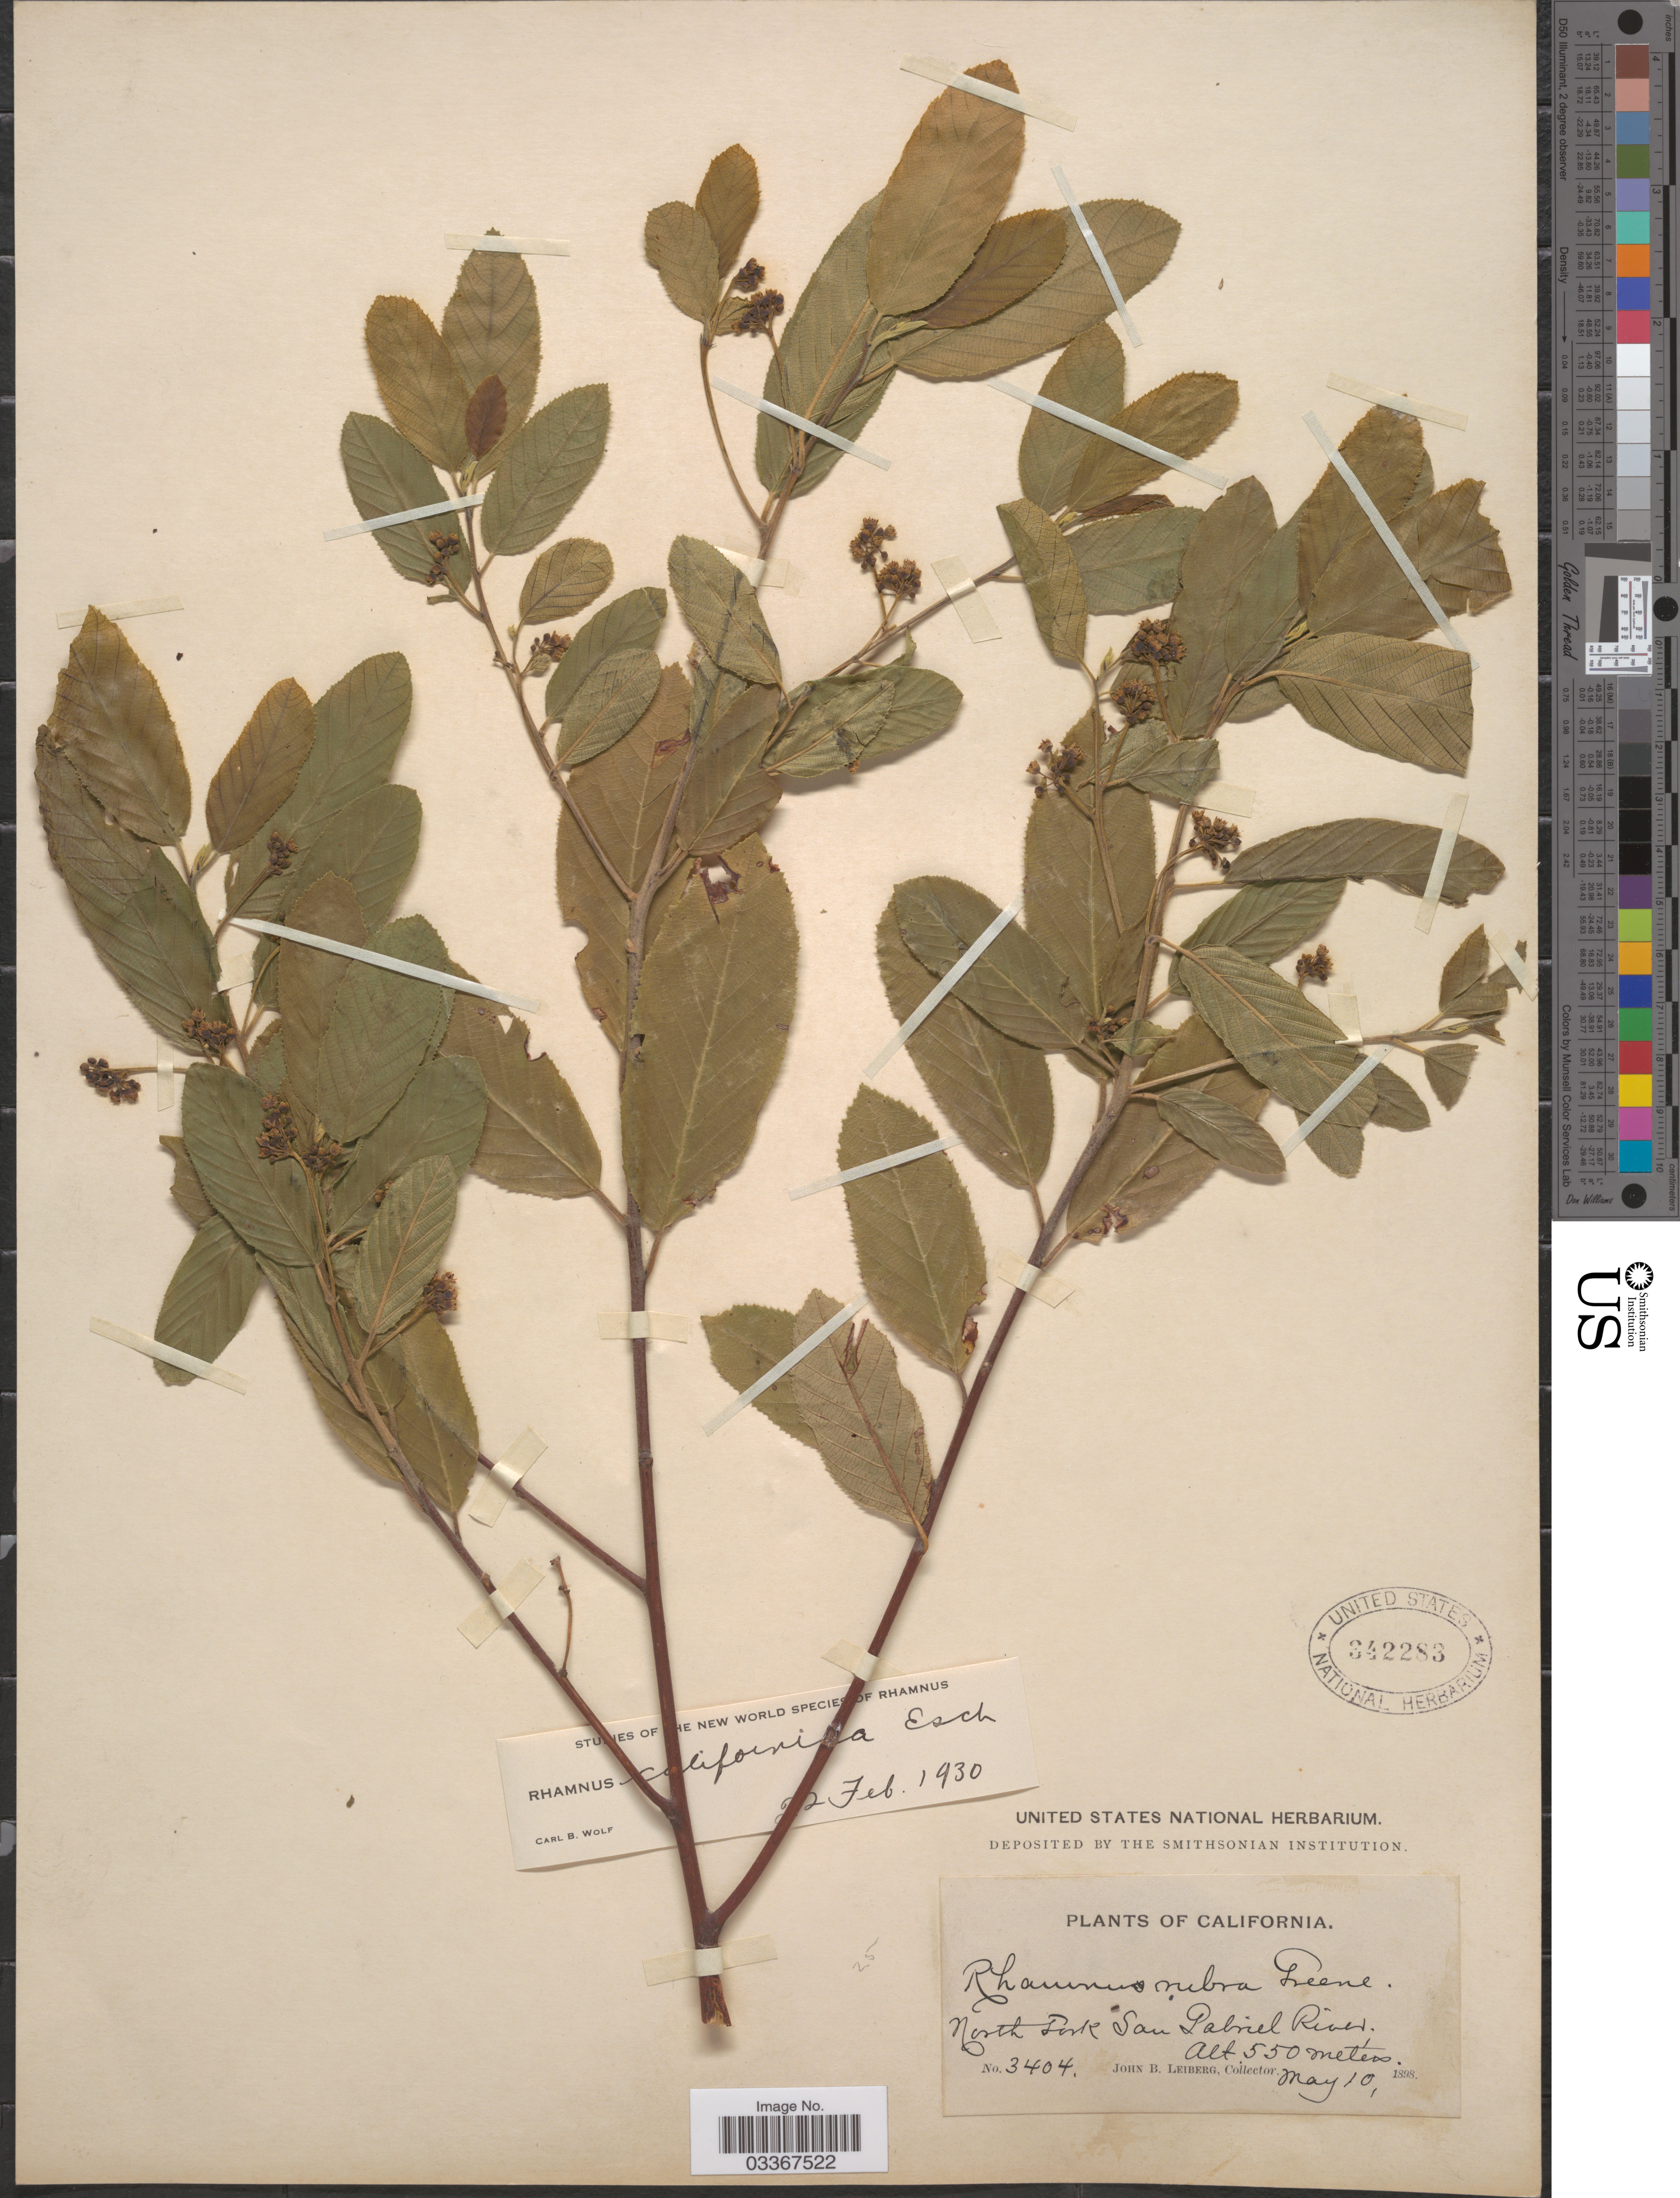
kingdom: Plantae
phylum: Tracheophyta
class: Magnoliopsida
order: Rosales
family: Rhamnaceae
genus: Frangula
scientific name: Frangula californica subsp. californica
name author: (Eschsch.) A. Gray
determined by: Strong, Mark T., (BOT), Smithsonian Institution - National Museum of Natural History (UNITED STATES)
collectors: J. B. Leiberg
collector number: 3404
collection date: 1898-05-10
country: United States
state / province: California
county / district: Los Angeles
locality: North Fork San Gabriel River.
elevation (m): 550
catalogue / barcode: US 342283